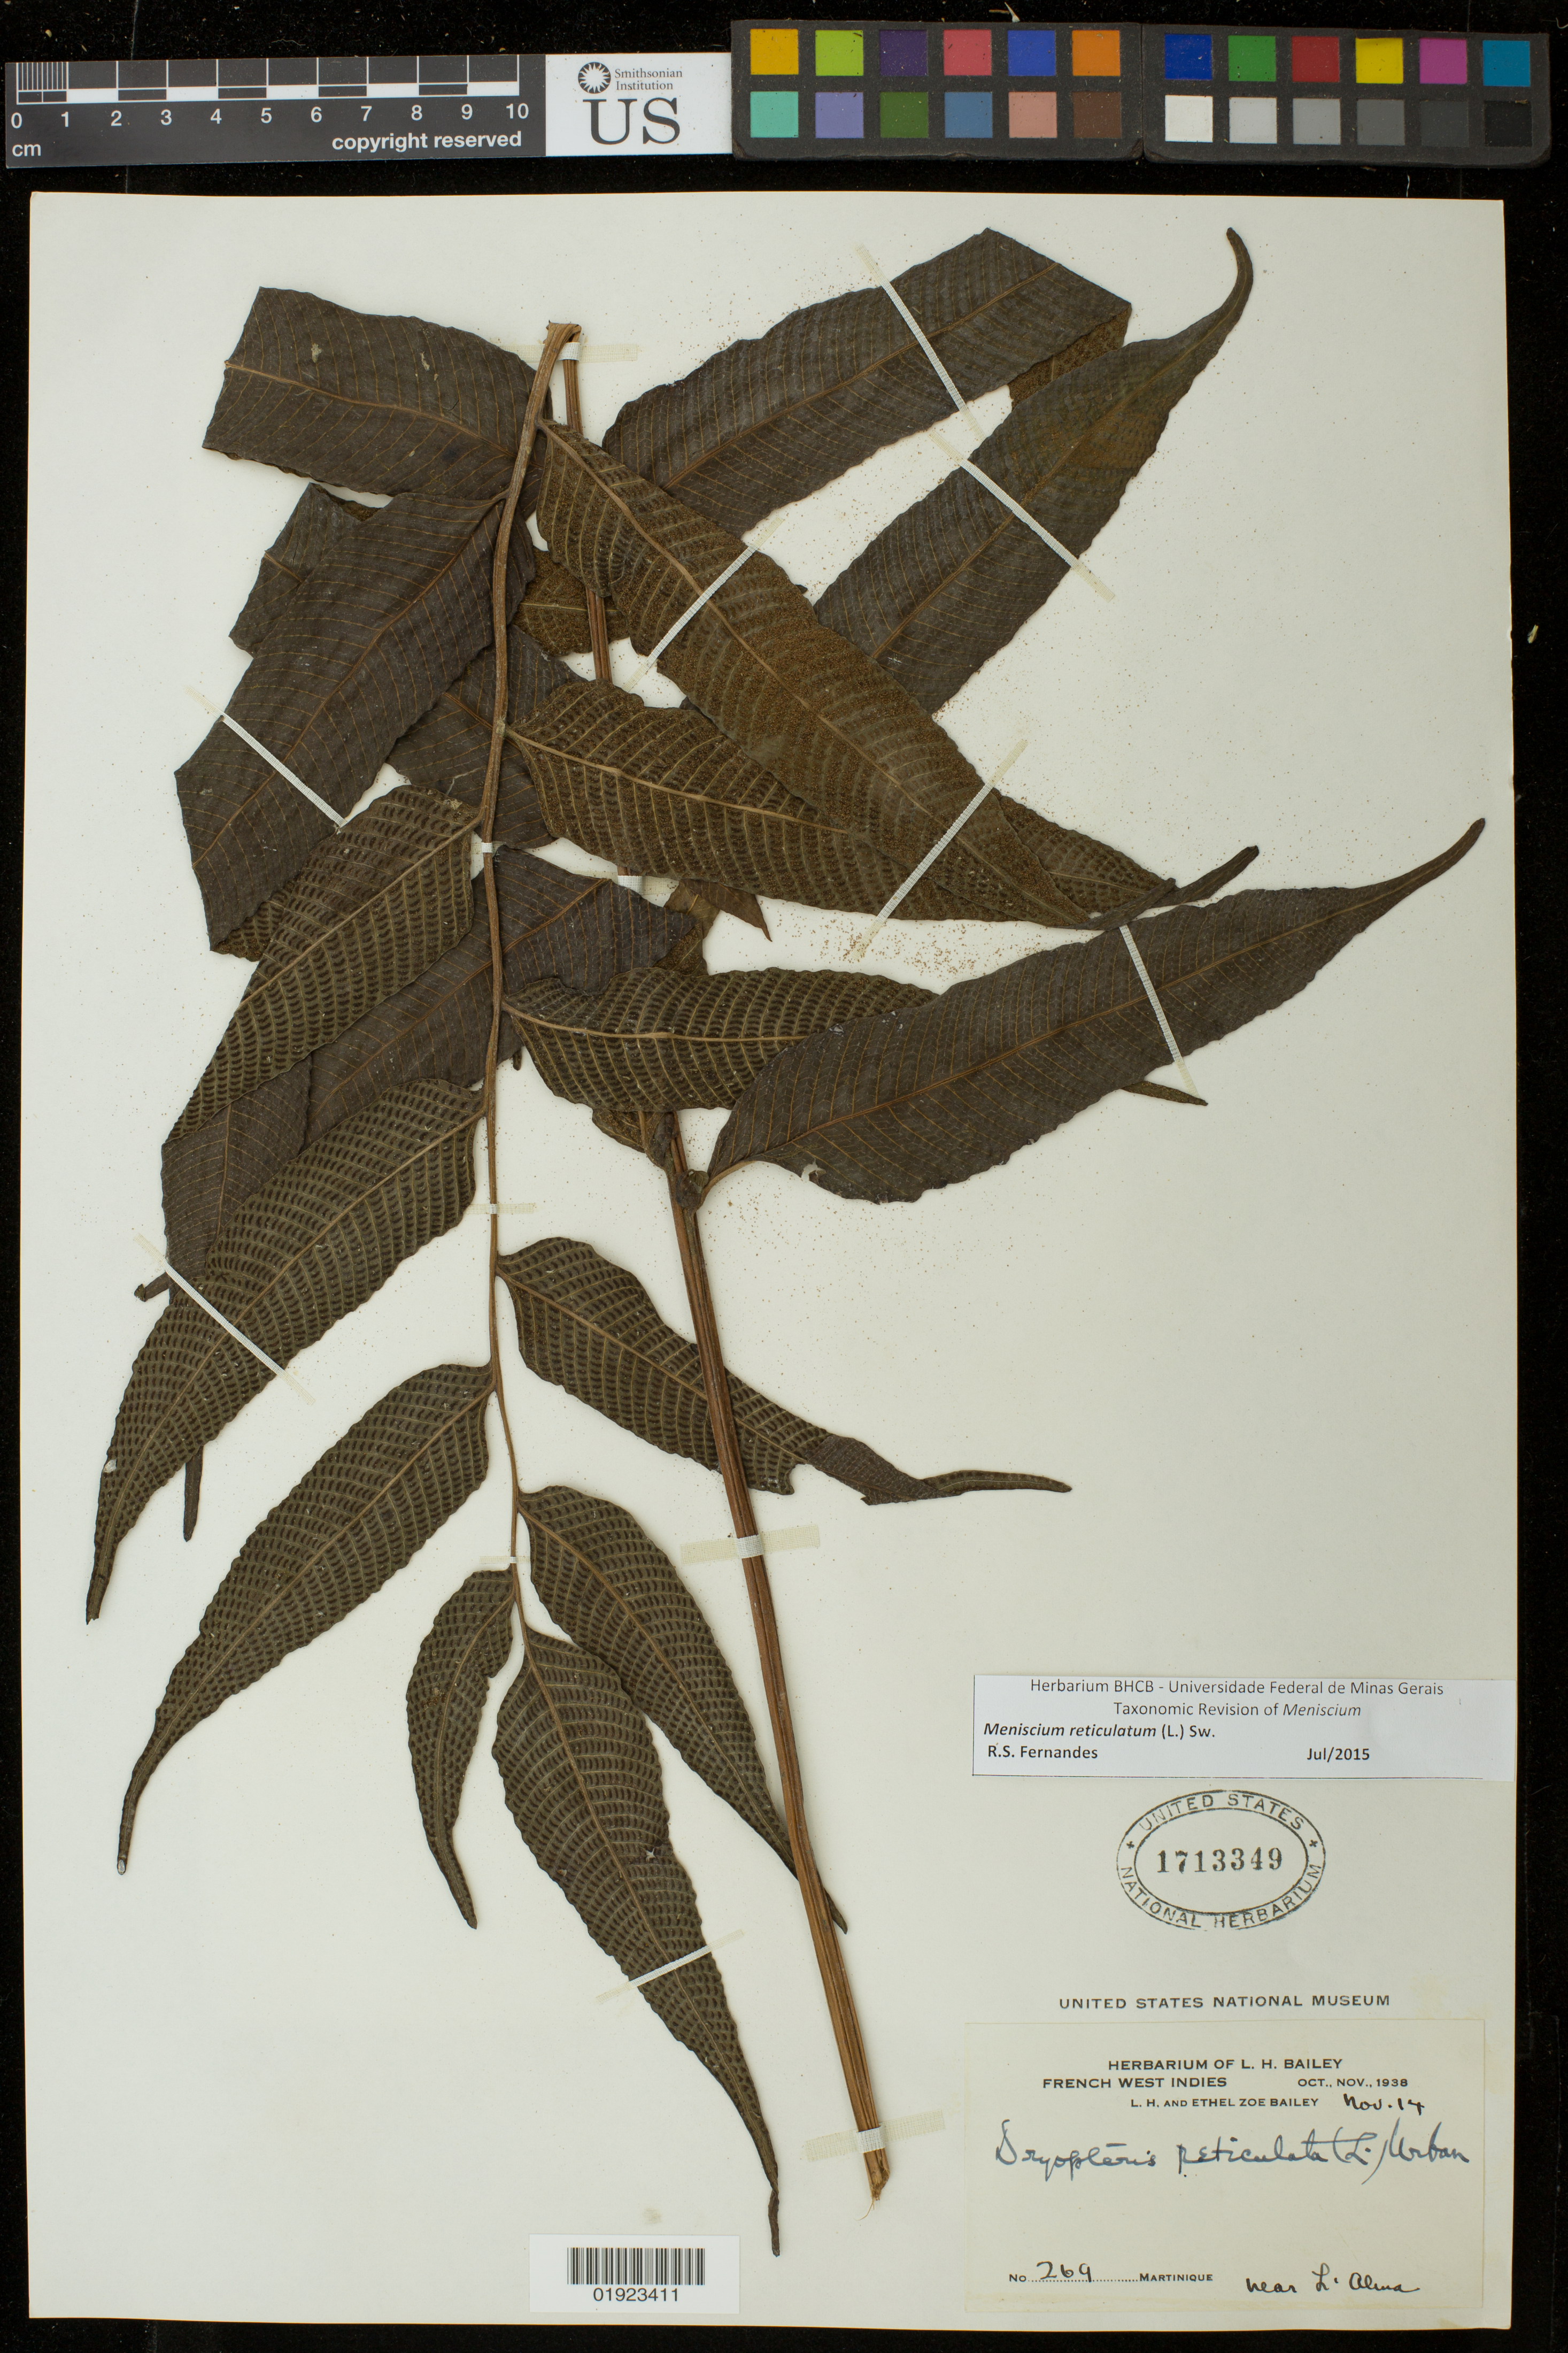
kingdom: Plantae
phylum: Tracheophyta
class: Polypodiopsida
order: Polypodiales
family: Thelypteridaceae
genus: Meniscium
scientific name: Meniscium reticulatum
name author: (L.) Sw.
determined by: Fernandes, R. S.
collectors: L. H. Bailey & E. Z. Bailey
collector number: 269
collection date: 1938-11-14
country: Martinique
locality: Near L'Alma.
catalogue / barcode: US 1713349